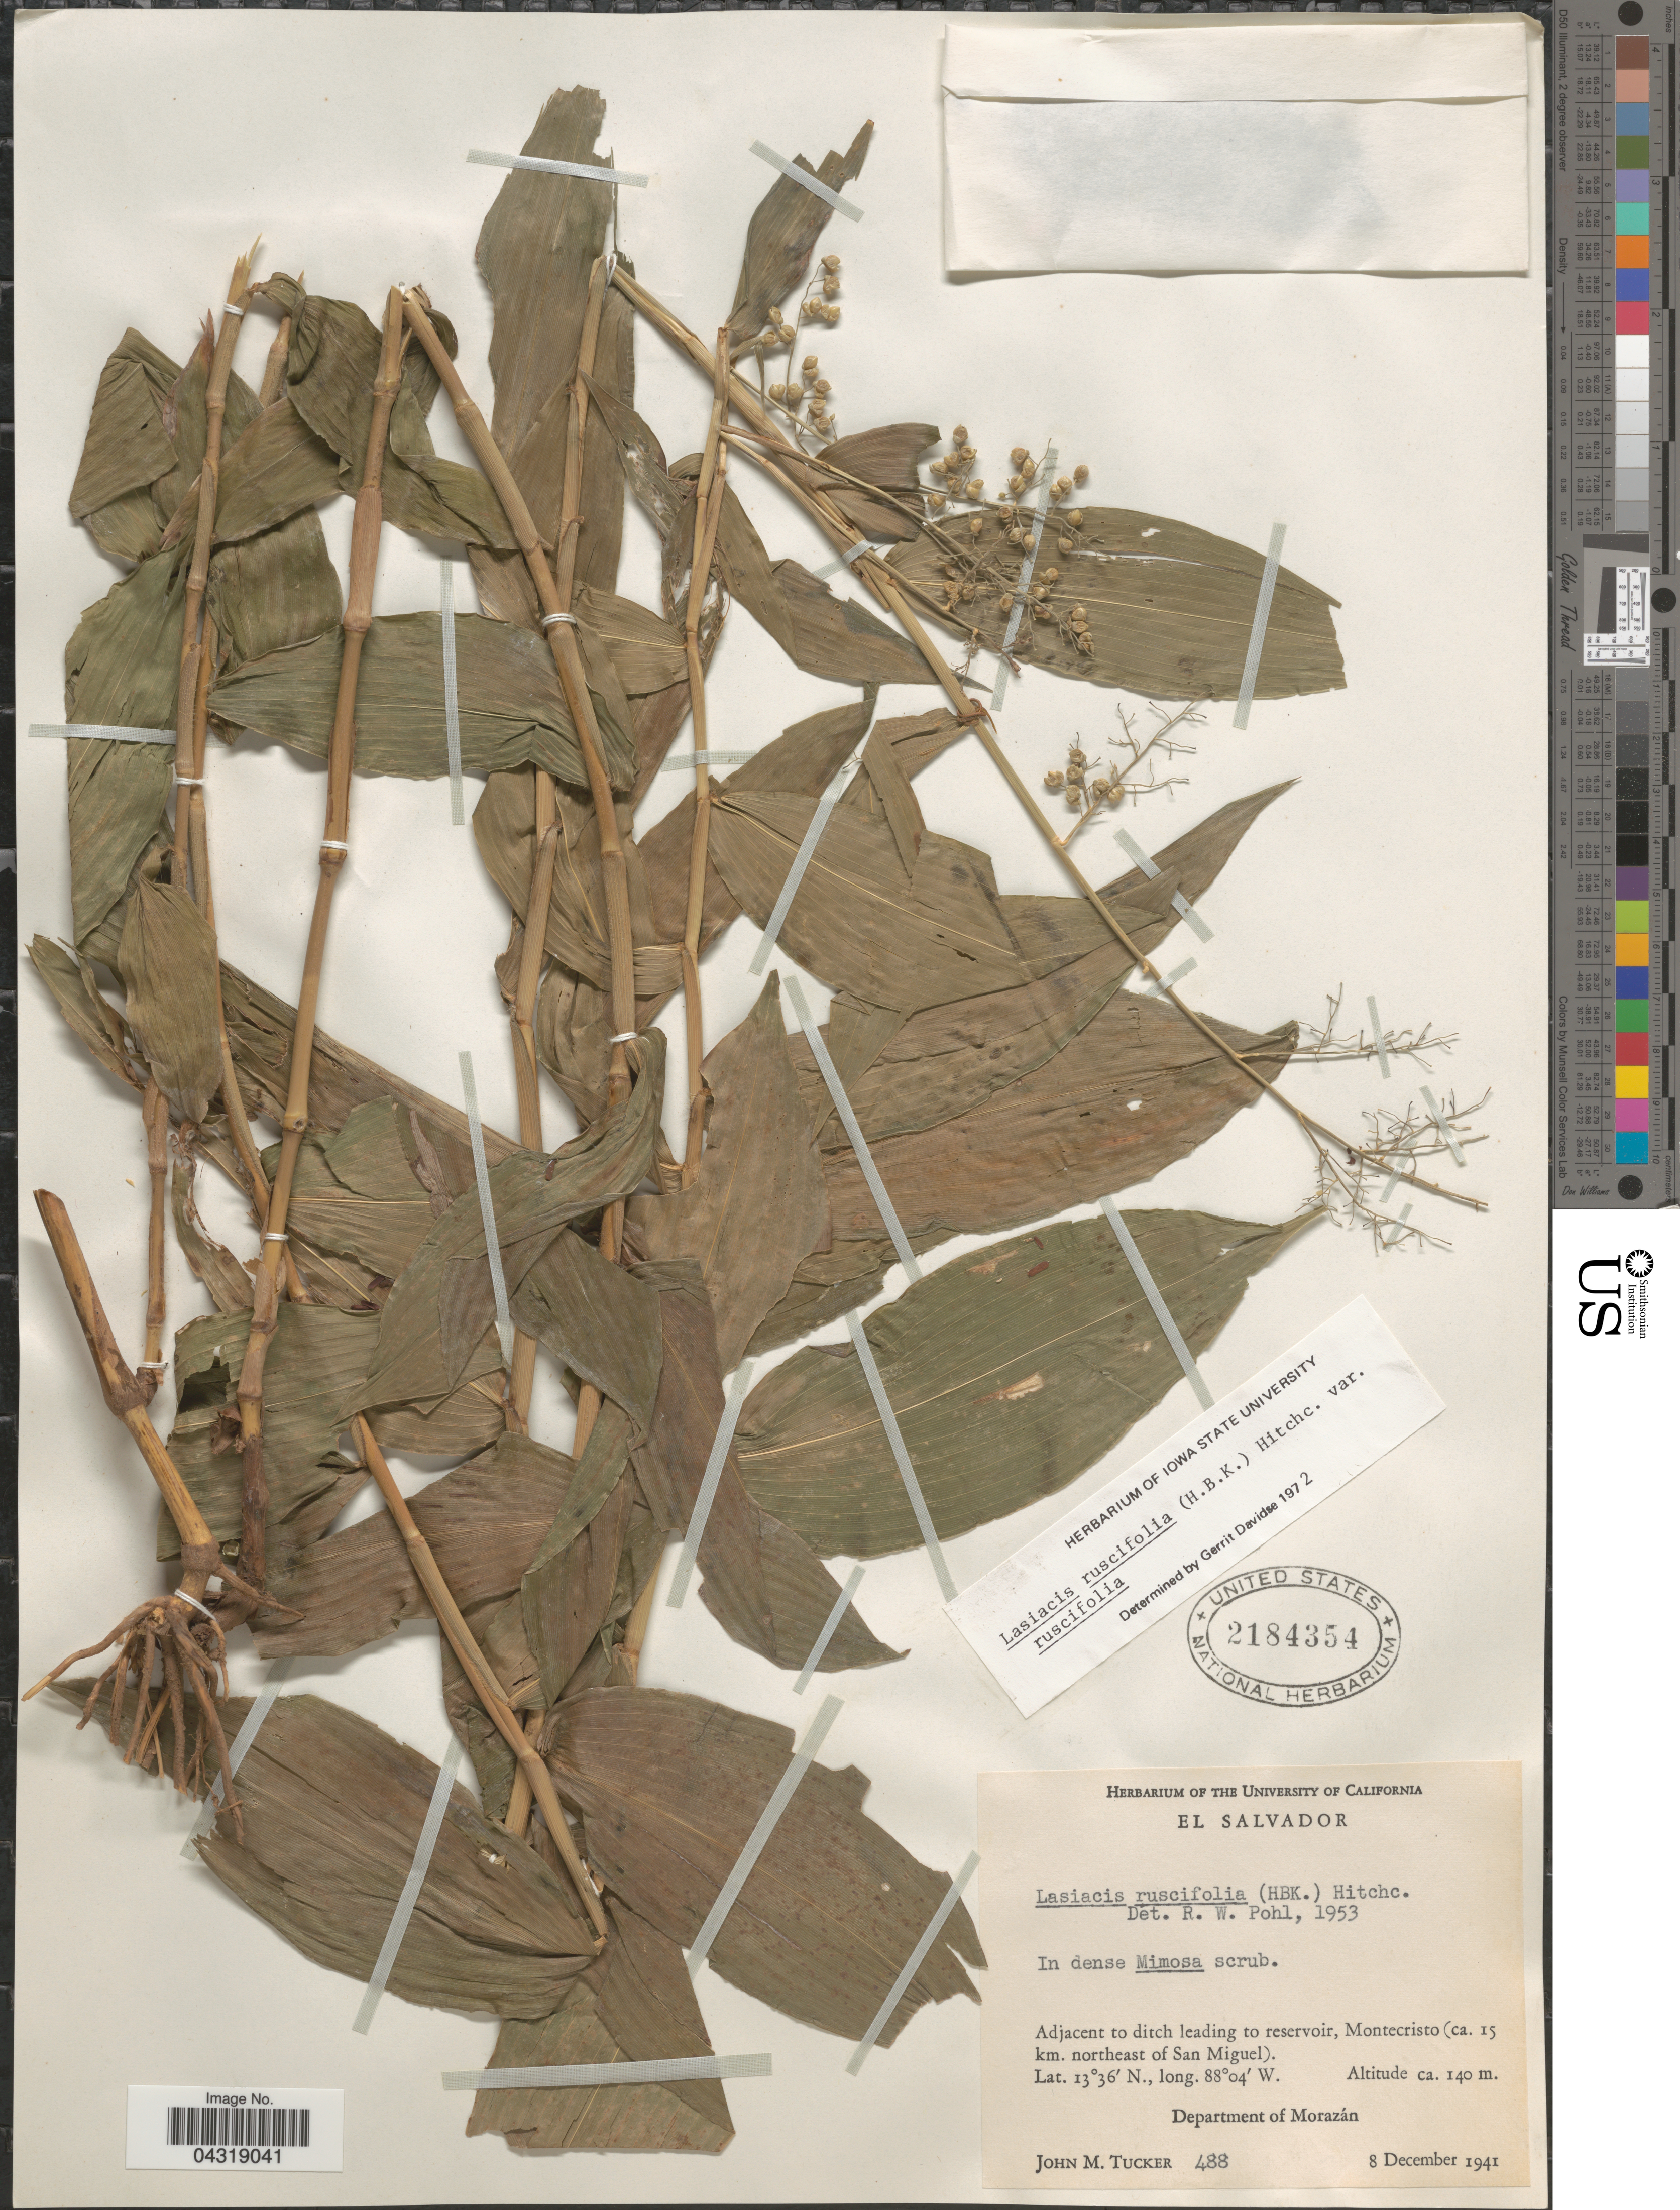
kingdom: Plantae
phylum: Tracheophyta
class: Liliopsida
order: Poales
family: Poaceae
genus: Lasiacis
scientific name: Lasiacis ruscifolia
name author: (Kunth) Hitchc.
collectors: J. M. Tucker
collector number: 488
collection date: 1941-12-08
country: El Salvador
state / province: Morazan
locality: Adjacent to ditch leading to reservoir, Montecristo (ca. 15 km. northeast of San Miguel). Department of Morazán.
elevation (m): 140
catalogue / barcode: US 2184354